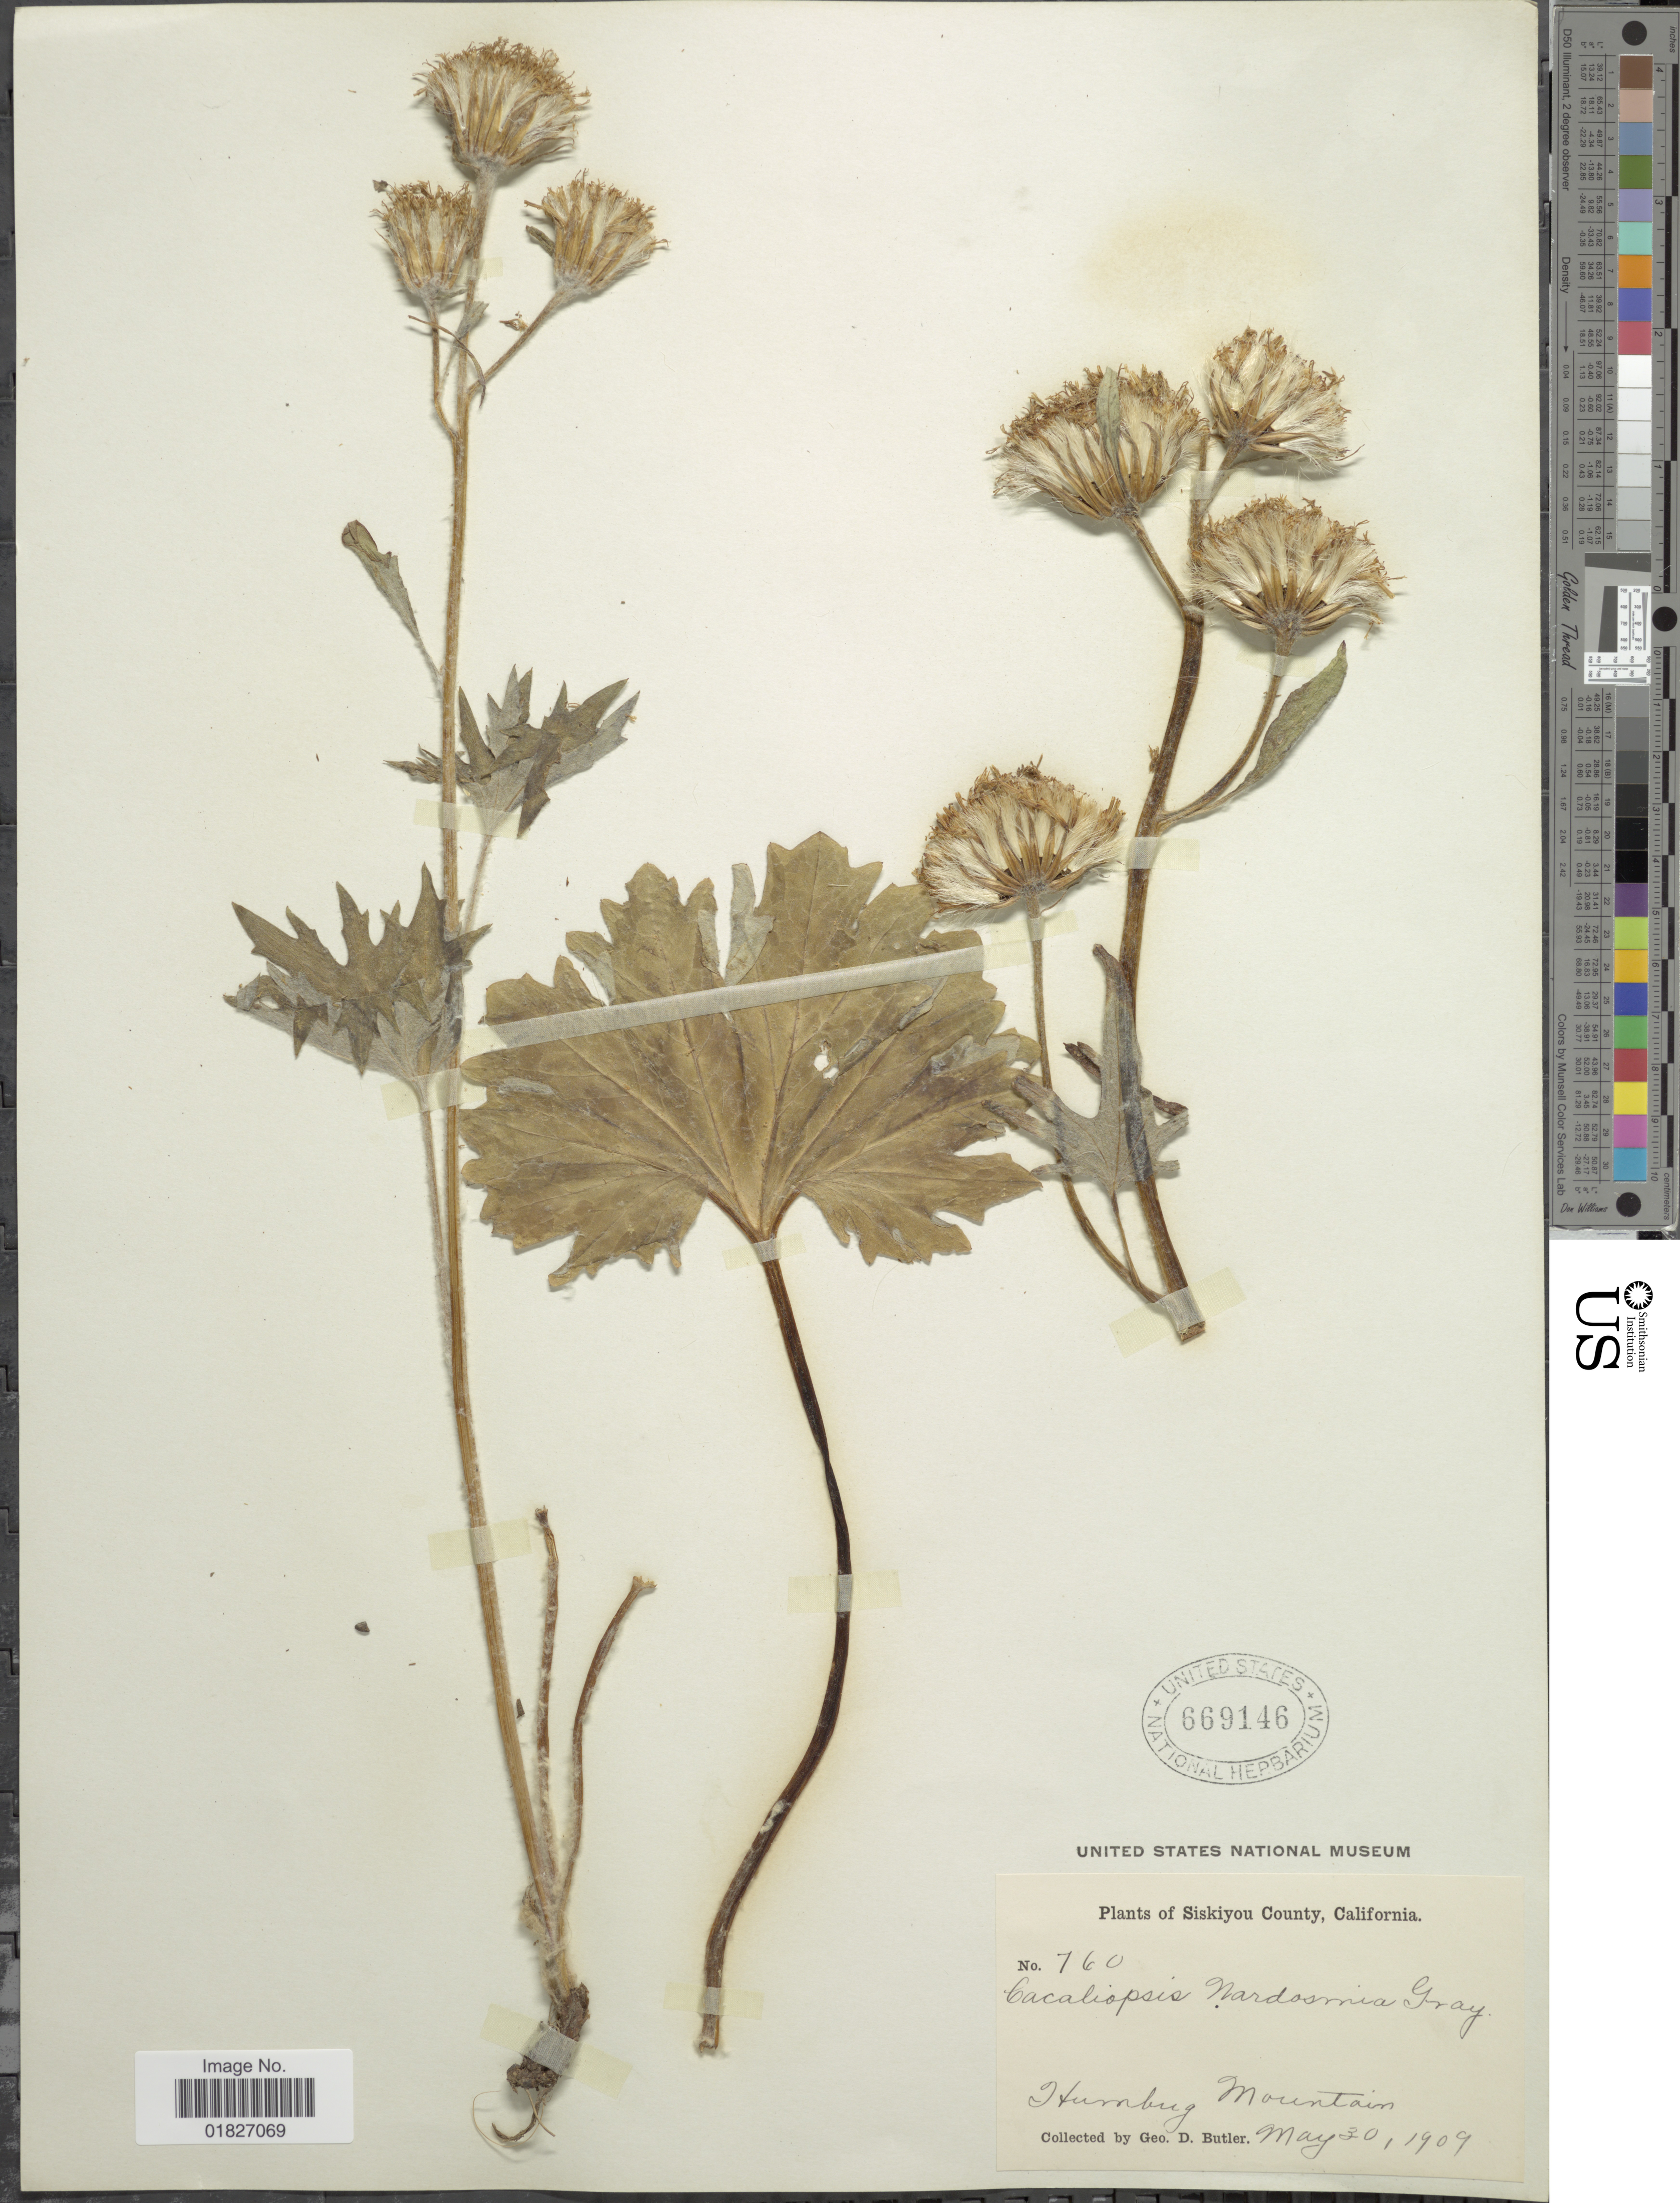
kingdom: Plantae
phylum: Tracheophyta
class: Magnoliopsida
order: Asterales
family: Asteraceae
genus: Cacaliopsis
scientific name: Cacaliopsis nardosmia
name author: A. Gray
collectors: G. D. Butler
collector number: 760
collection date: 1909-05-30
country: United States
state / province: California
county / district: Siskiyou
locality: Siskiyou County, Humbug Mountain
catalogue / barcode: US 669146